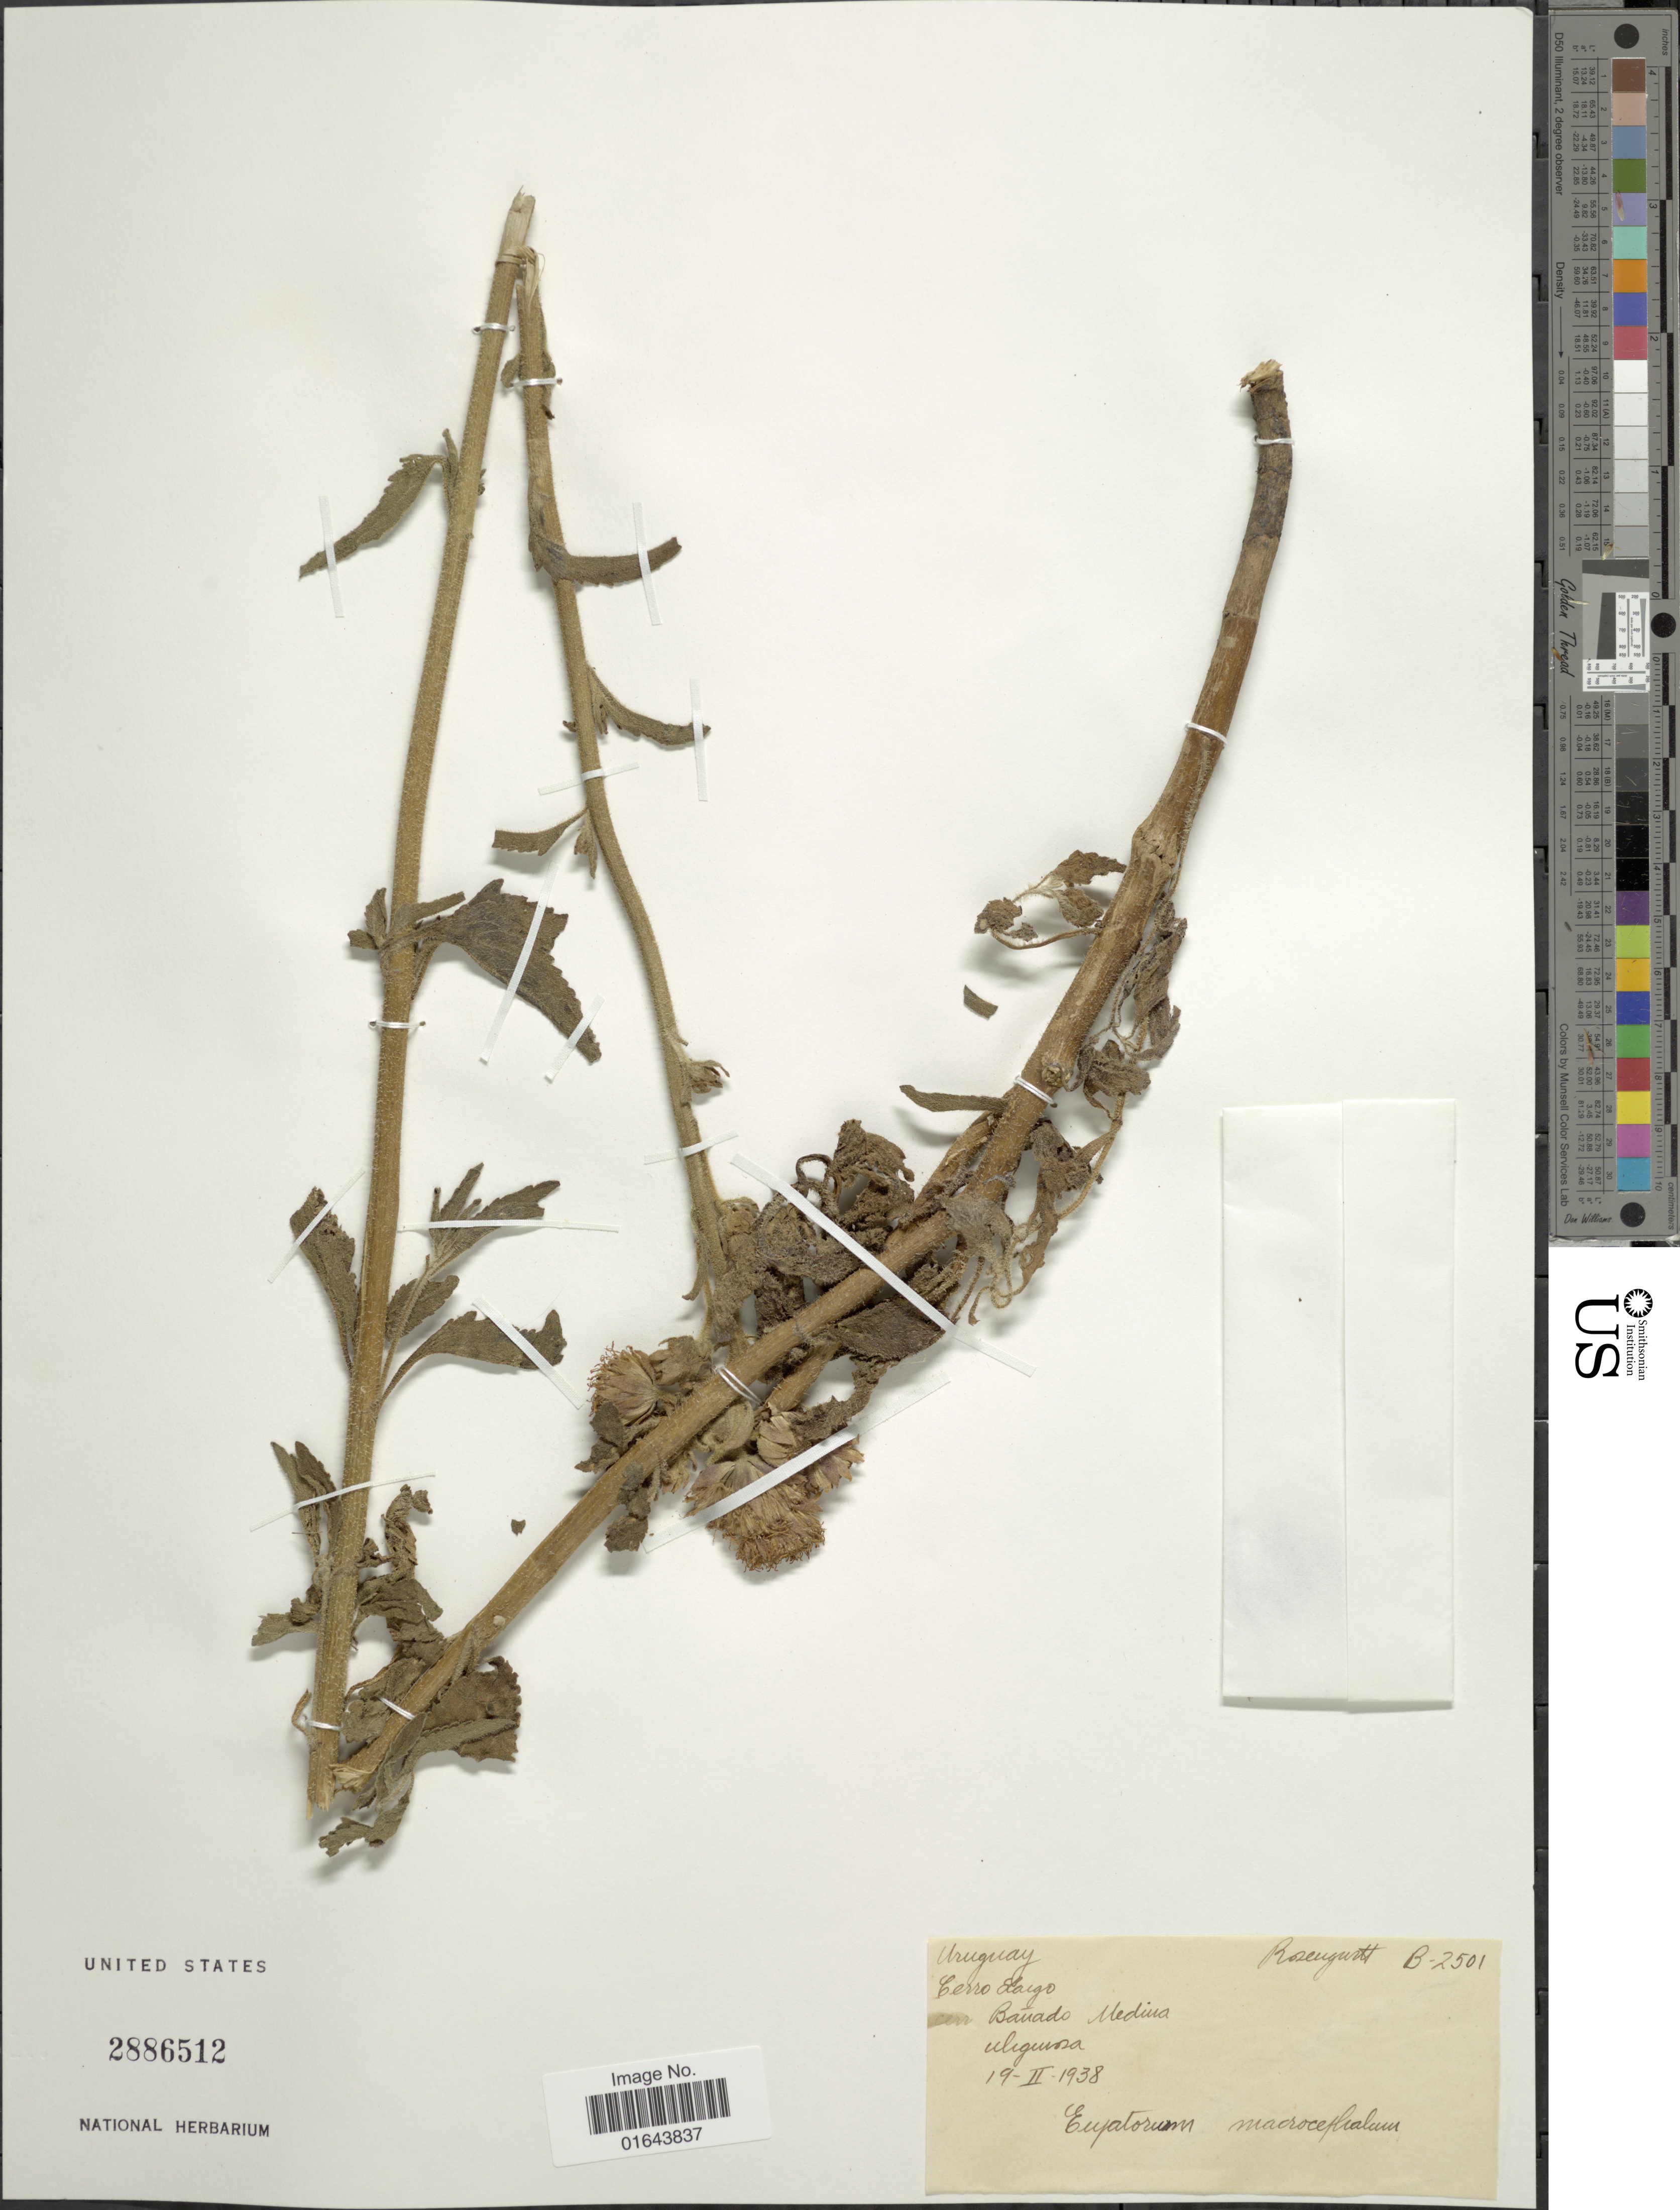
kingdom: Plantae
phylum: Tracheophyta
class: Magnoliopsida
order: Asterales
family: Asteraceae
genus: Campuloclinium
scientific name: Campuloclinium macrocephalum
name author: (Less.) DC.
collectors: Rosengurtt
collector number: B-2501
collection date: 1938-02-19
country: Uruguay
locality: Cerro Elaigo, Bañado Medina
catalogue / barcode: US 2886512